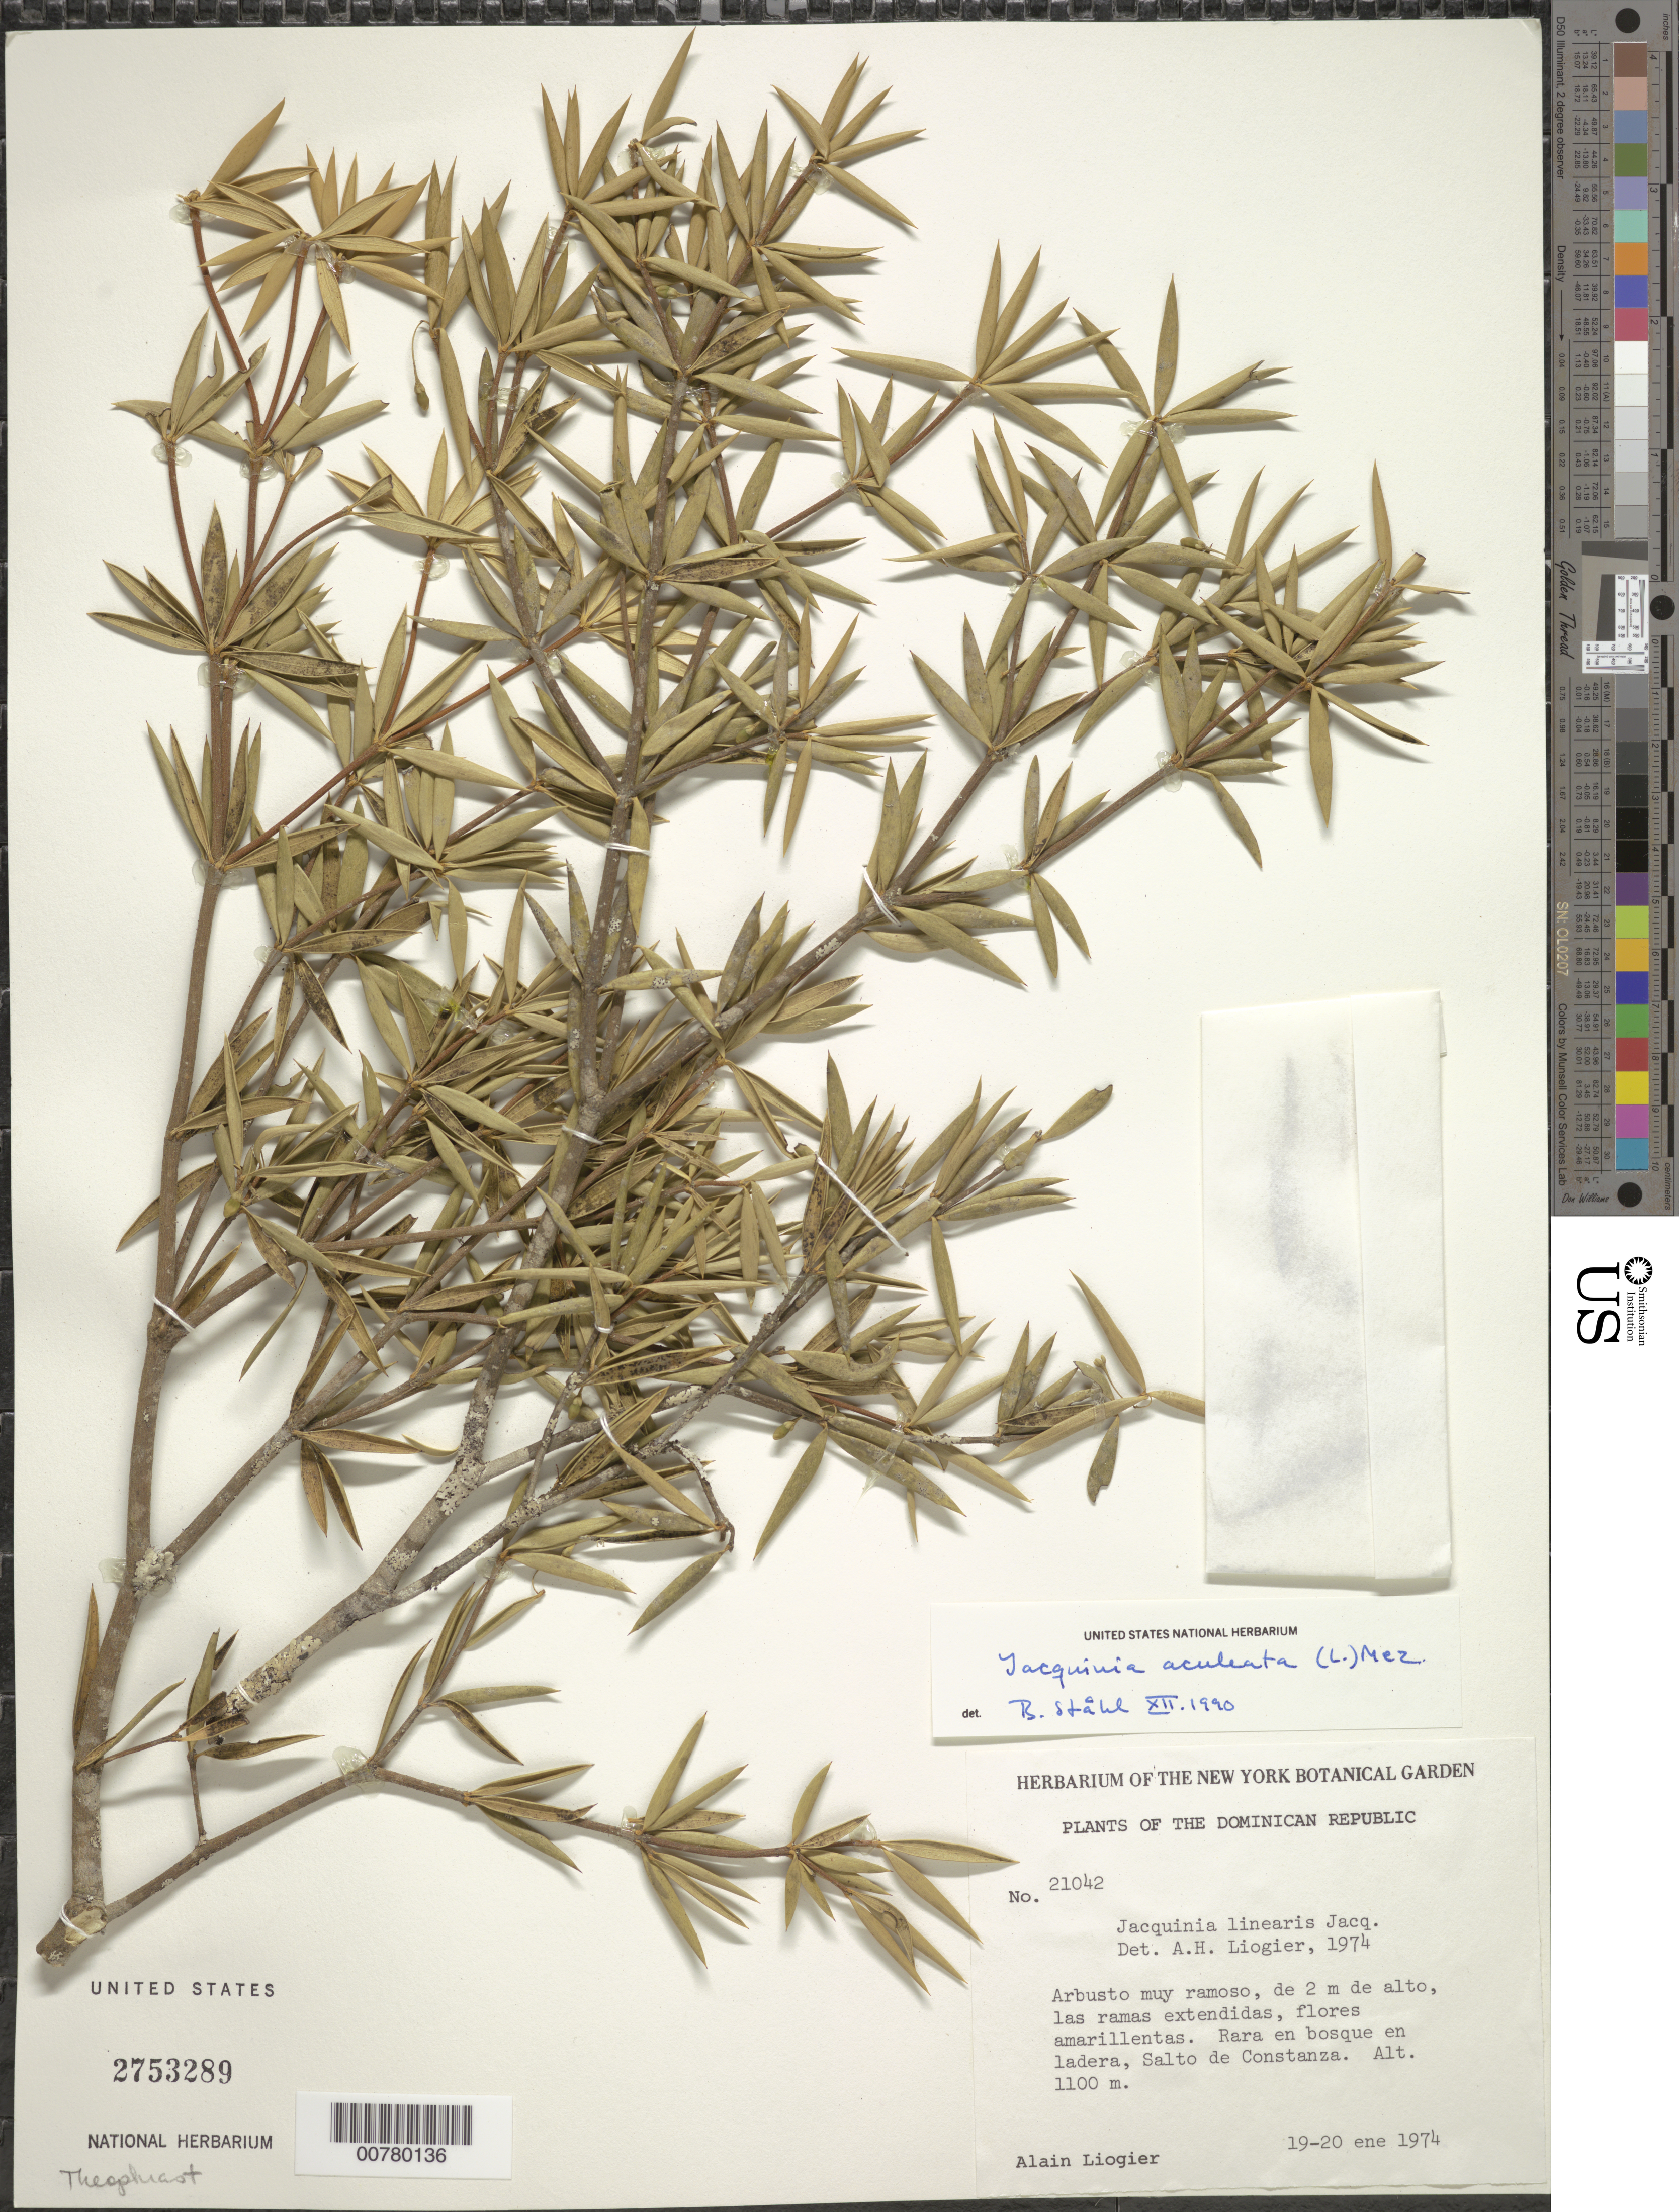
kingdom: Plantae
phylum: Tracheophyta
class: Magnoliopsida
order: Ericales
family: Primulaceae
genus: Jacquinia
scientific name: Jacquinia aculeata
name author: (L.) Mez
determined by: Ståhl, B.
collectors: A. H. Liogier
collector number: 21042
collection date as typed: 19 Jan 1974 to 20 Jan 1974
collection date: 1974-01-19/1974-01-20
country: Dominican Republic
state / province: La Vega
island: Hispaniola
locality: Salto de Constanza.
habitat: Forest, in hillsides.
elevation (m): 1100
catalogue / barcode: US 2753289